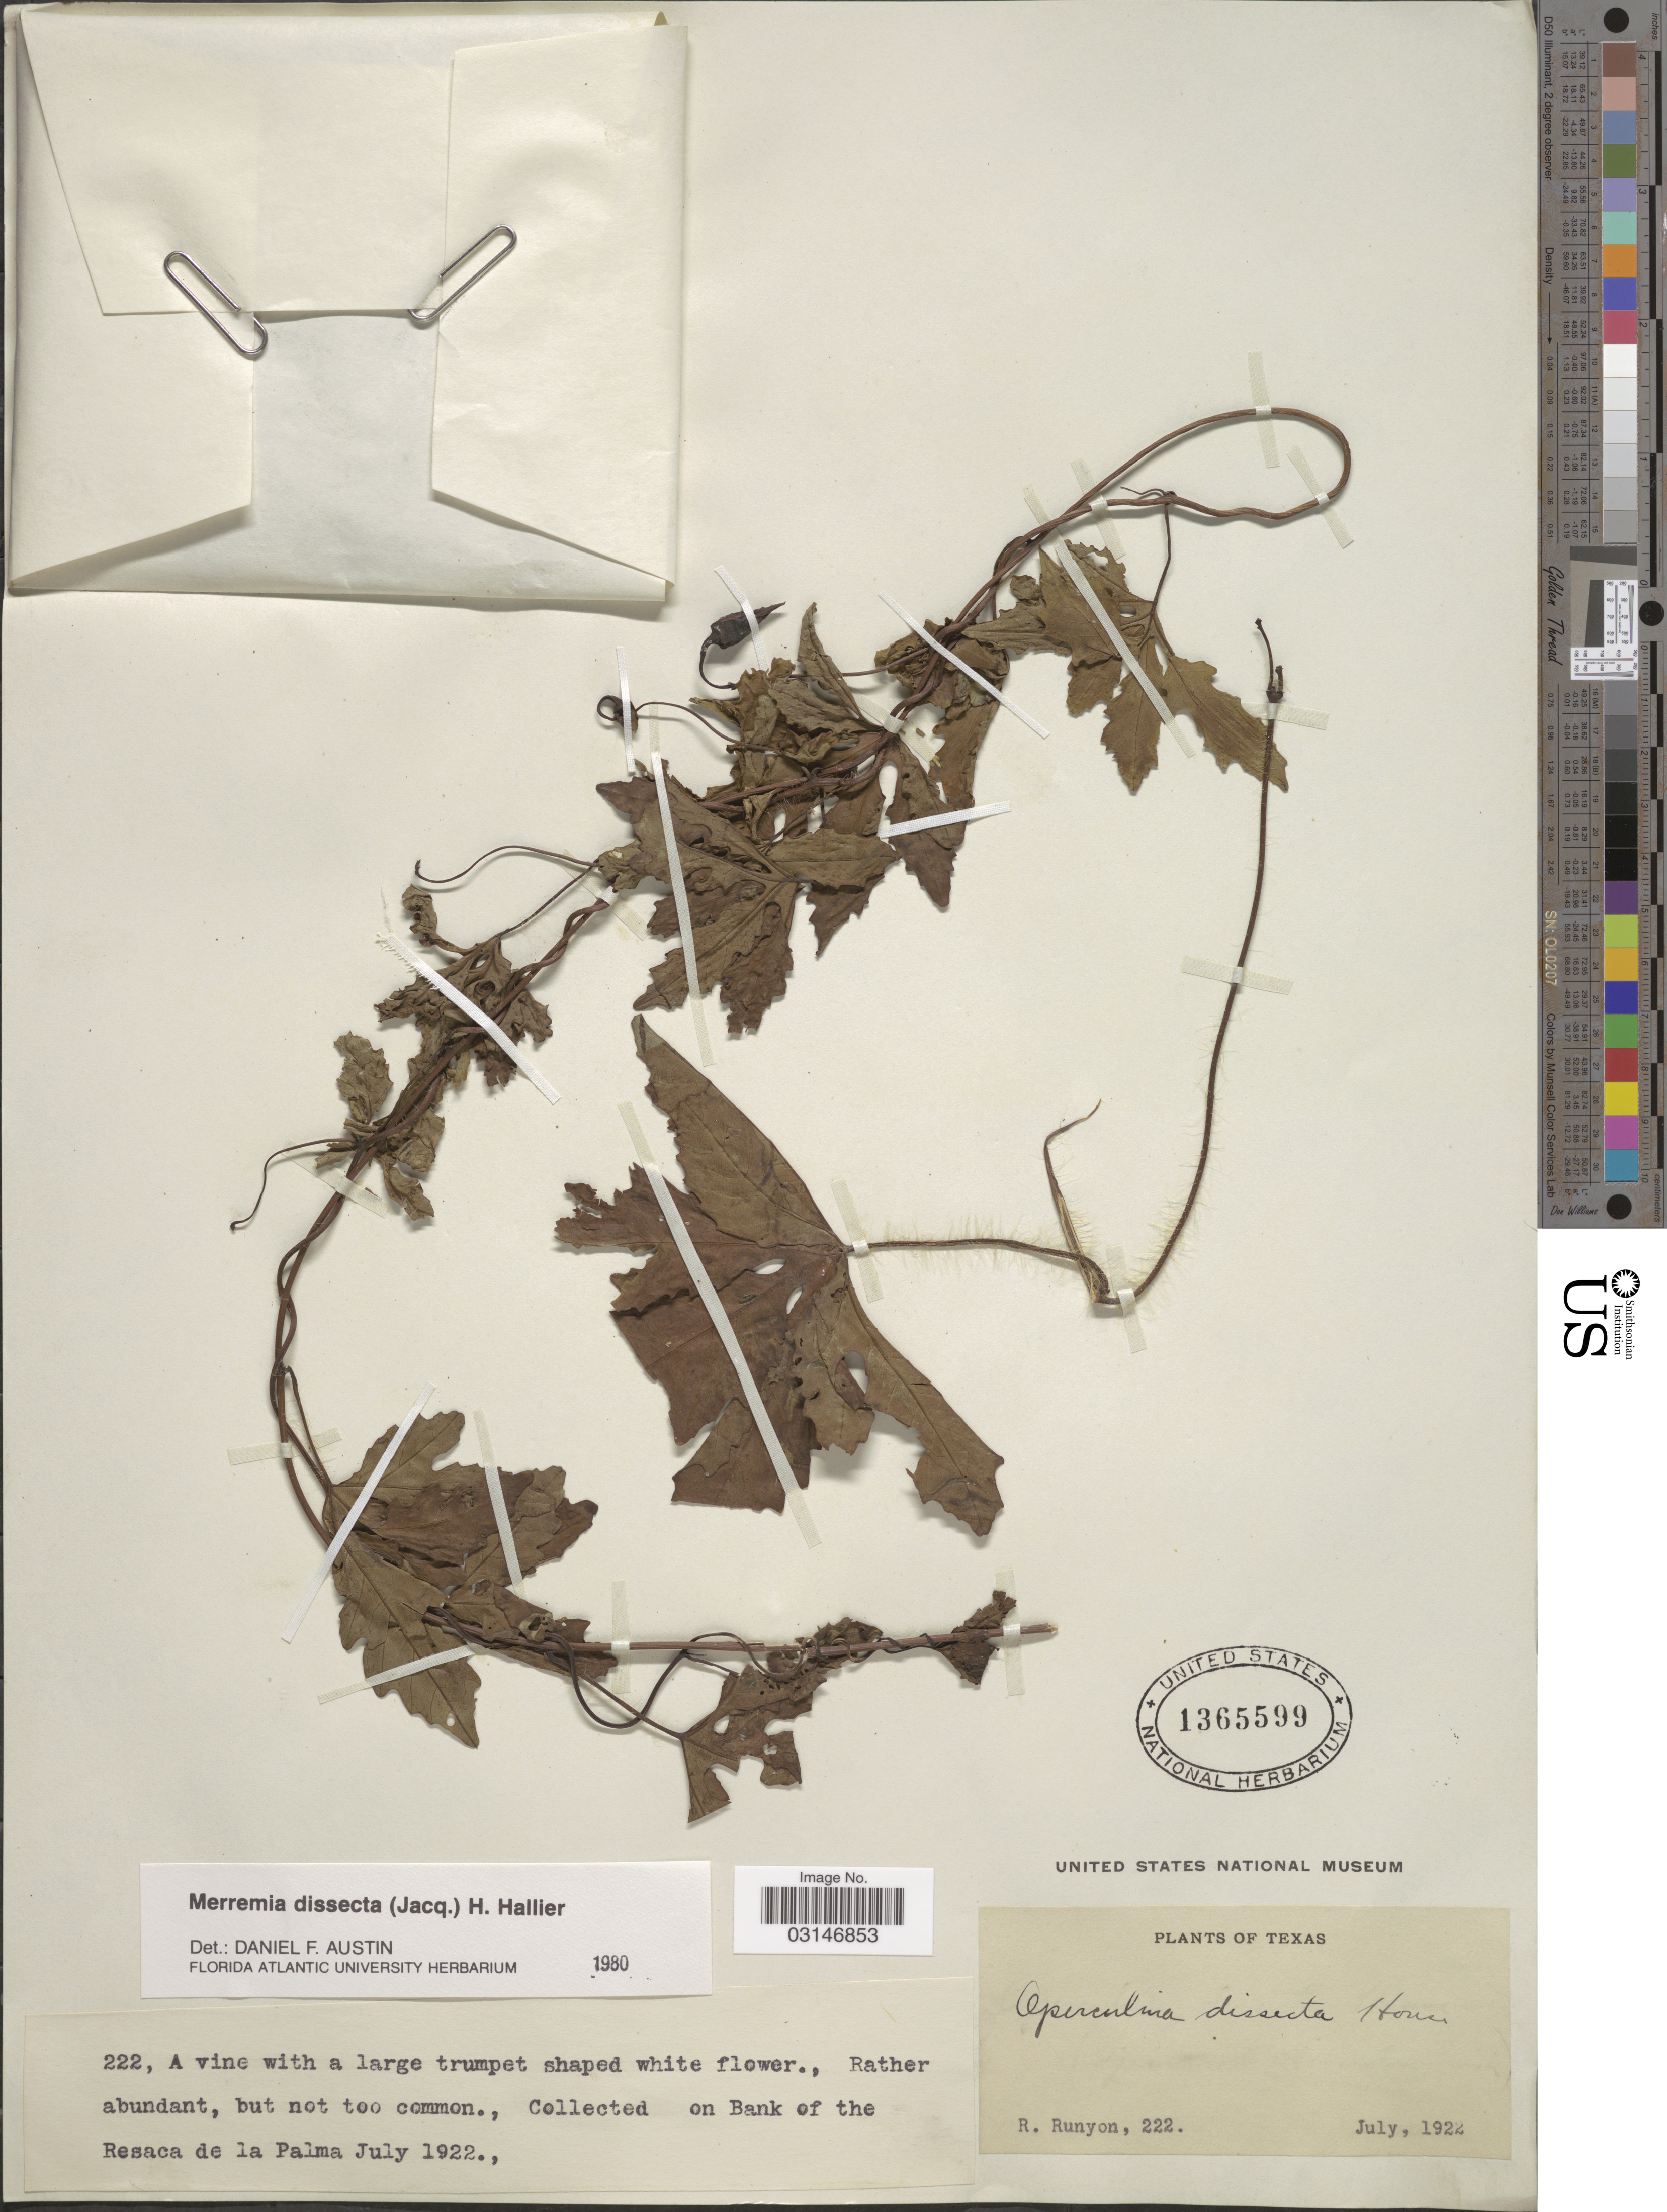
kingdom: Plantae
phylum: Tracheophyta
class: Magnoliopsida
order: Solanales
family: Convolvulaceae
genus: Distimake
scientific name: Distimake dissectus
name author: (Jacq.) A. R. Simões & Staples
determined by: Strong, Mark T., (BOT), Smithsonian Institution - National Museum of Natural History (UNITED STATES)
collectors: R. Runyon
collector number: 222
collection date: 1922-07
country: United States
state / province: Texas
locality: On Bank of the Resaca de la Palma.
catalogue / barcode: US 1365599